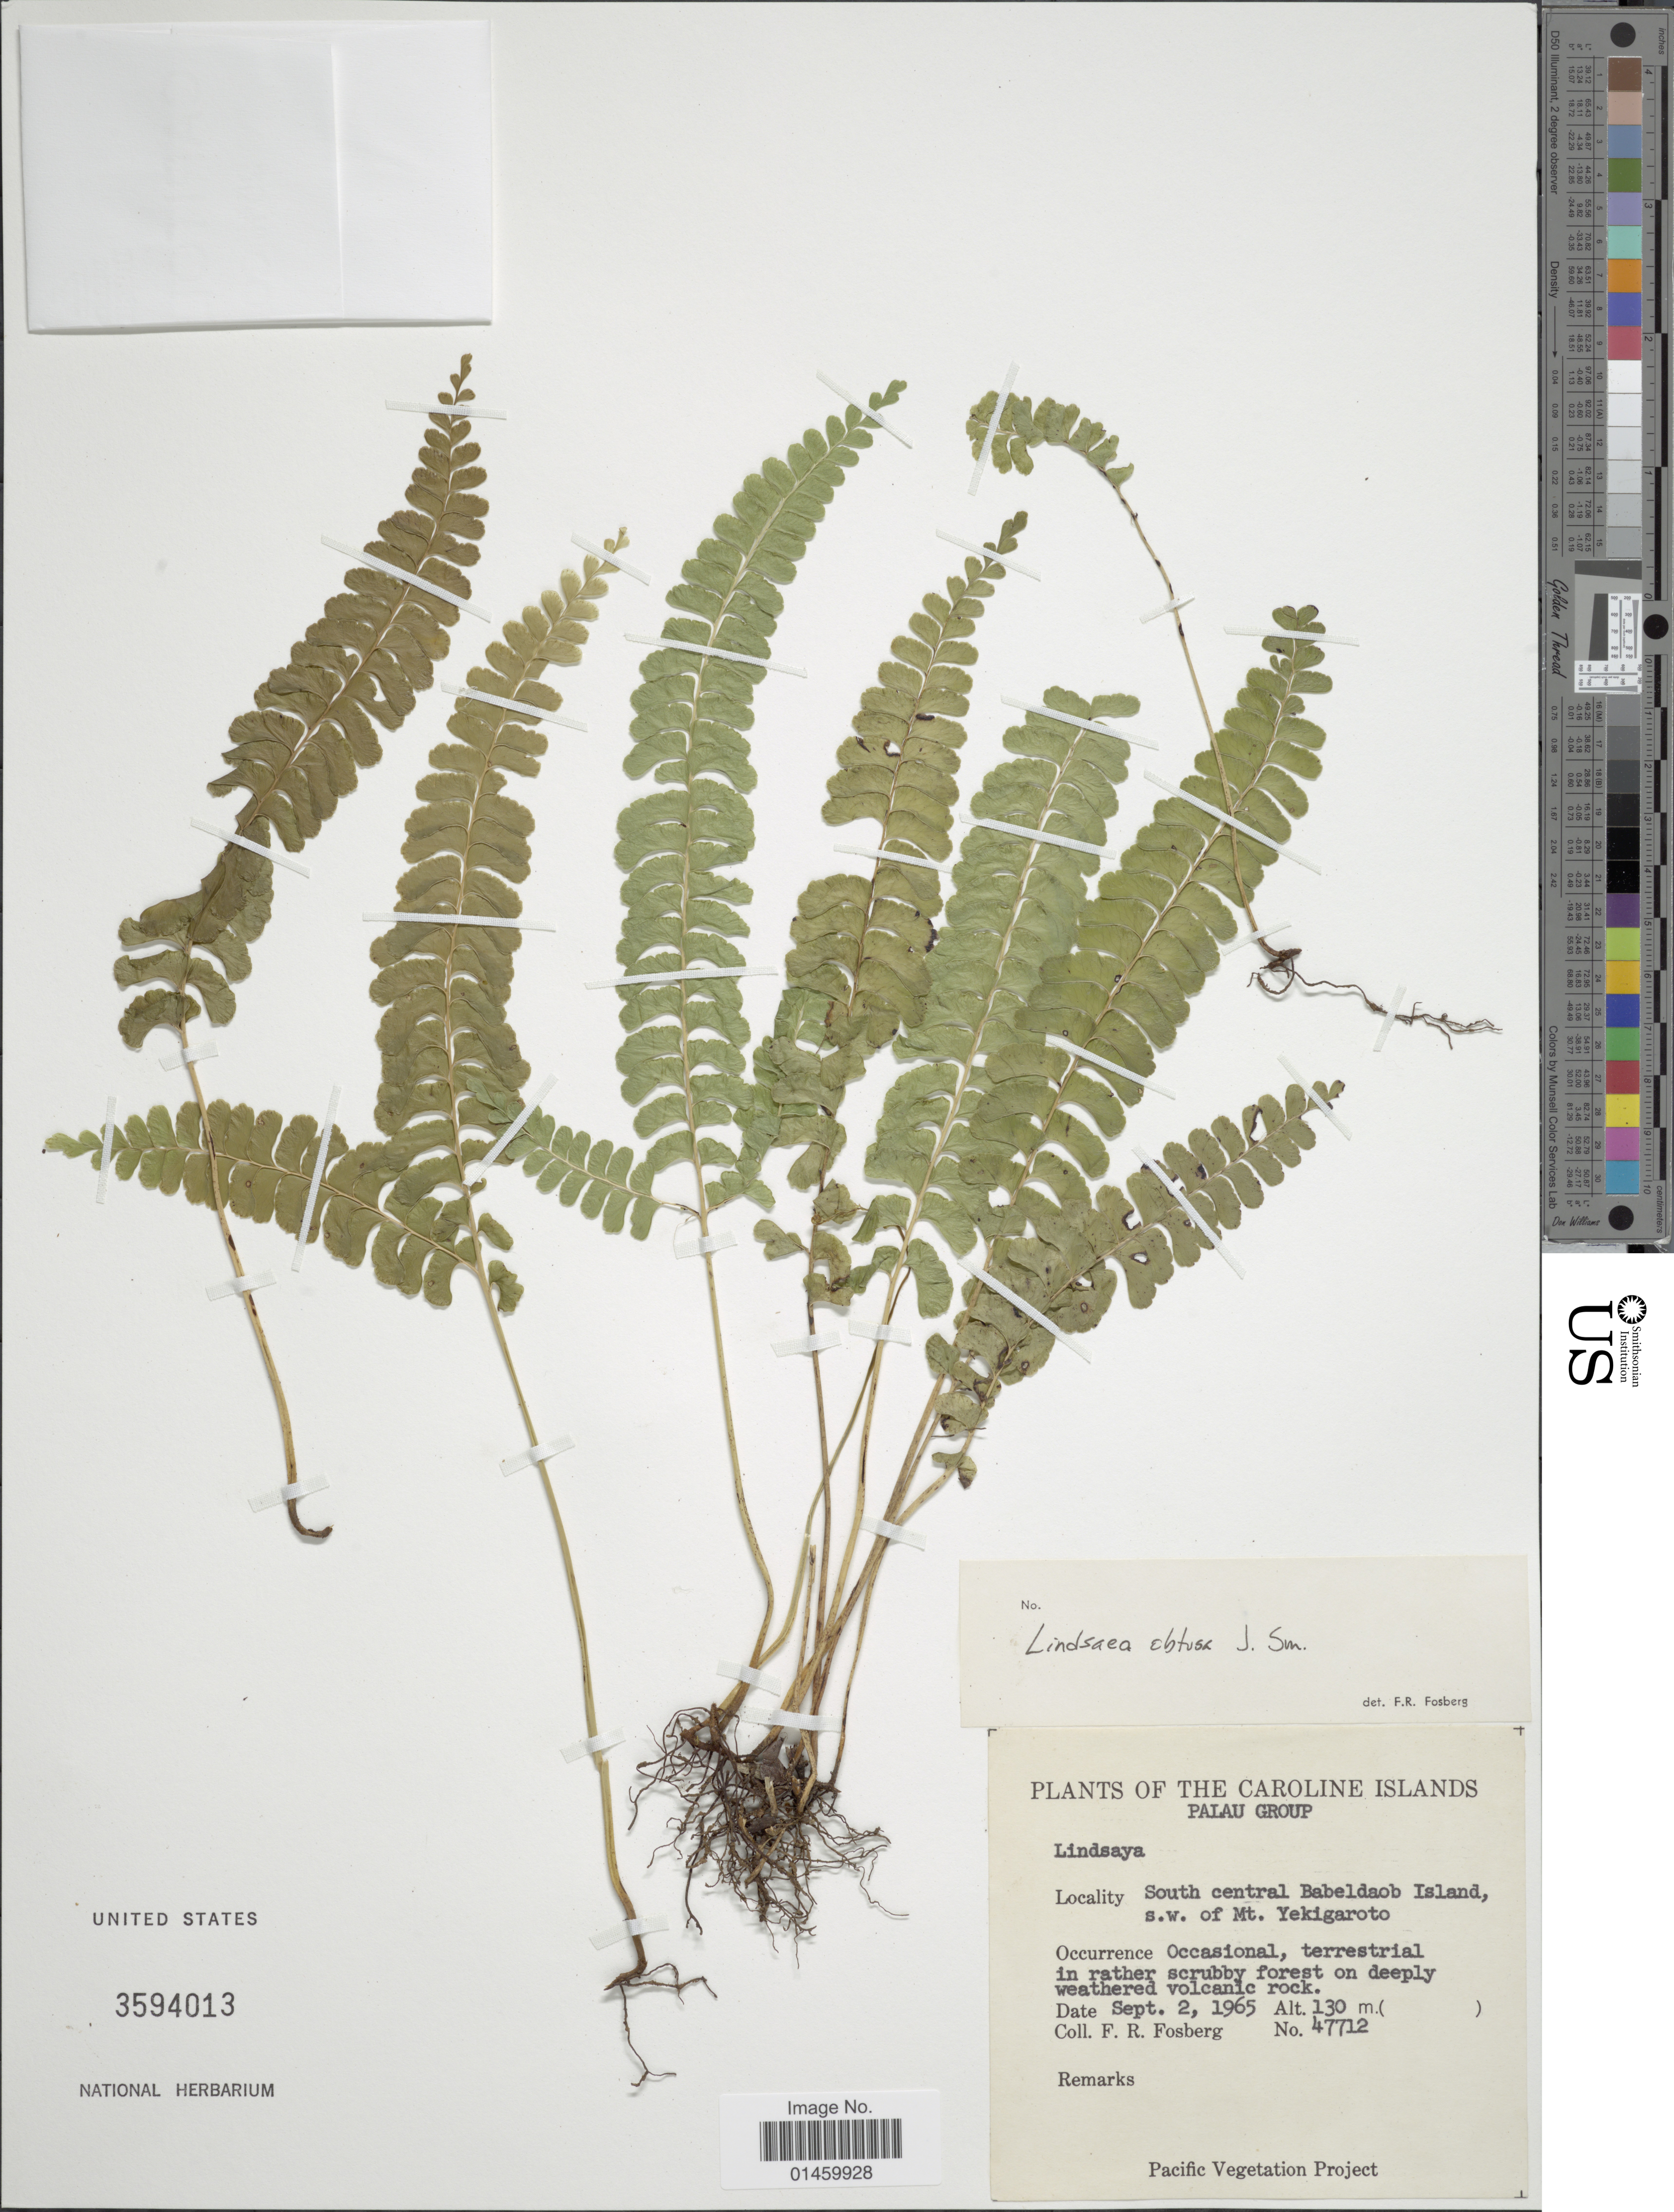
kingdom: Plantae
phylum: Tracheophyta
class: Polypodiopsida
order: Polypodiales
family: Lindsaeaceae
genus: Lindsaea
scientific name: Lindsaea obtusa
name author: J. Sm. ex Hook.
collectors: F. R. Fosberg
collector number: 47712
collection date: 1965-09-02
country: Palau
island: Babeldaob [Babelthuap]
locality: South central Babeldaob Island, s.w. of Mt. Yekigaroto.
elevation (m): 130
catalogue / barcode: US 3594013